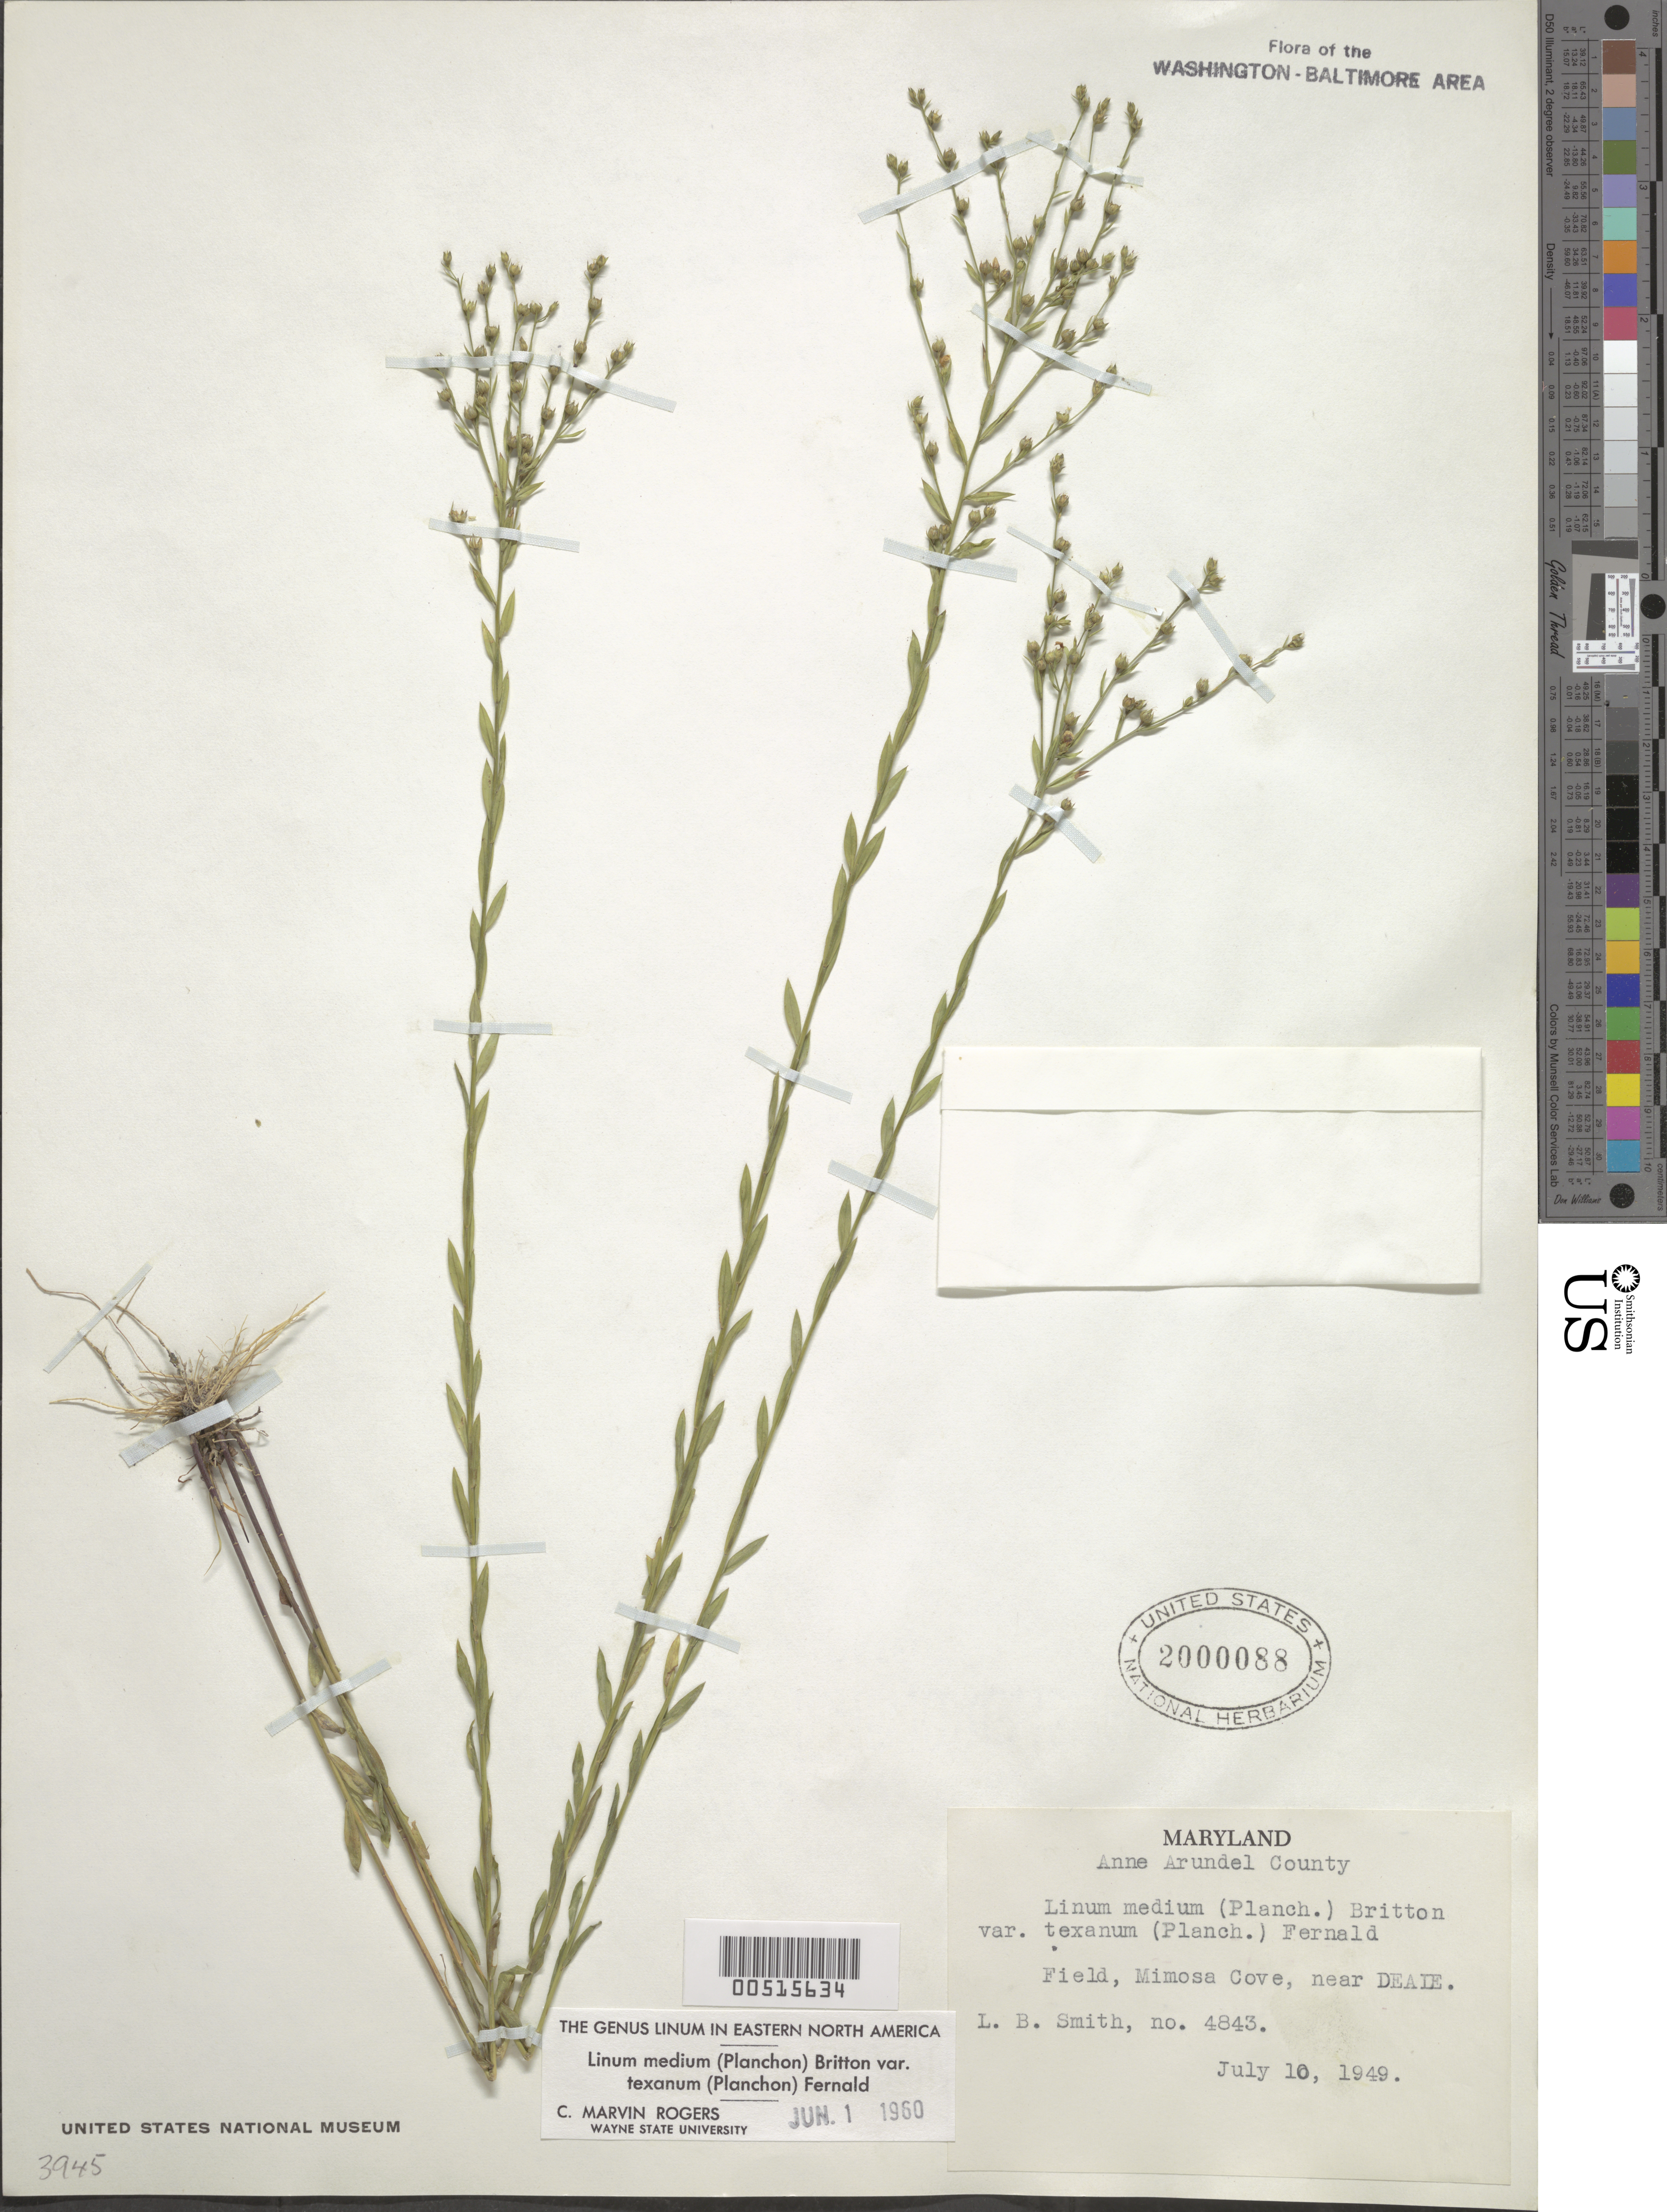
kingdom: Plantae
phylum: Tracheophyta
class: Magnoliopsida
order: Malpighiales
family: Linaceae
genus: Linum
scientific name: Linum medium var. texanum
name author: (Planch.) Fernald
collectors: L. Smith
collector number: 4843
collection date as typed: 10 Jul 1949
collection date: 1949-07-10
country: United States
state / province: Maryland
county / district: Anne Arundel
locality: Deale, near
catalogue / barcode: US 2000088